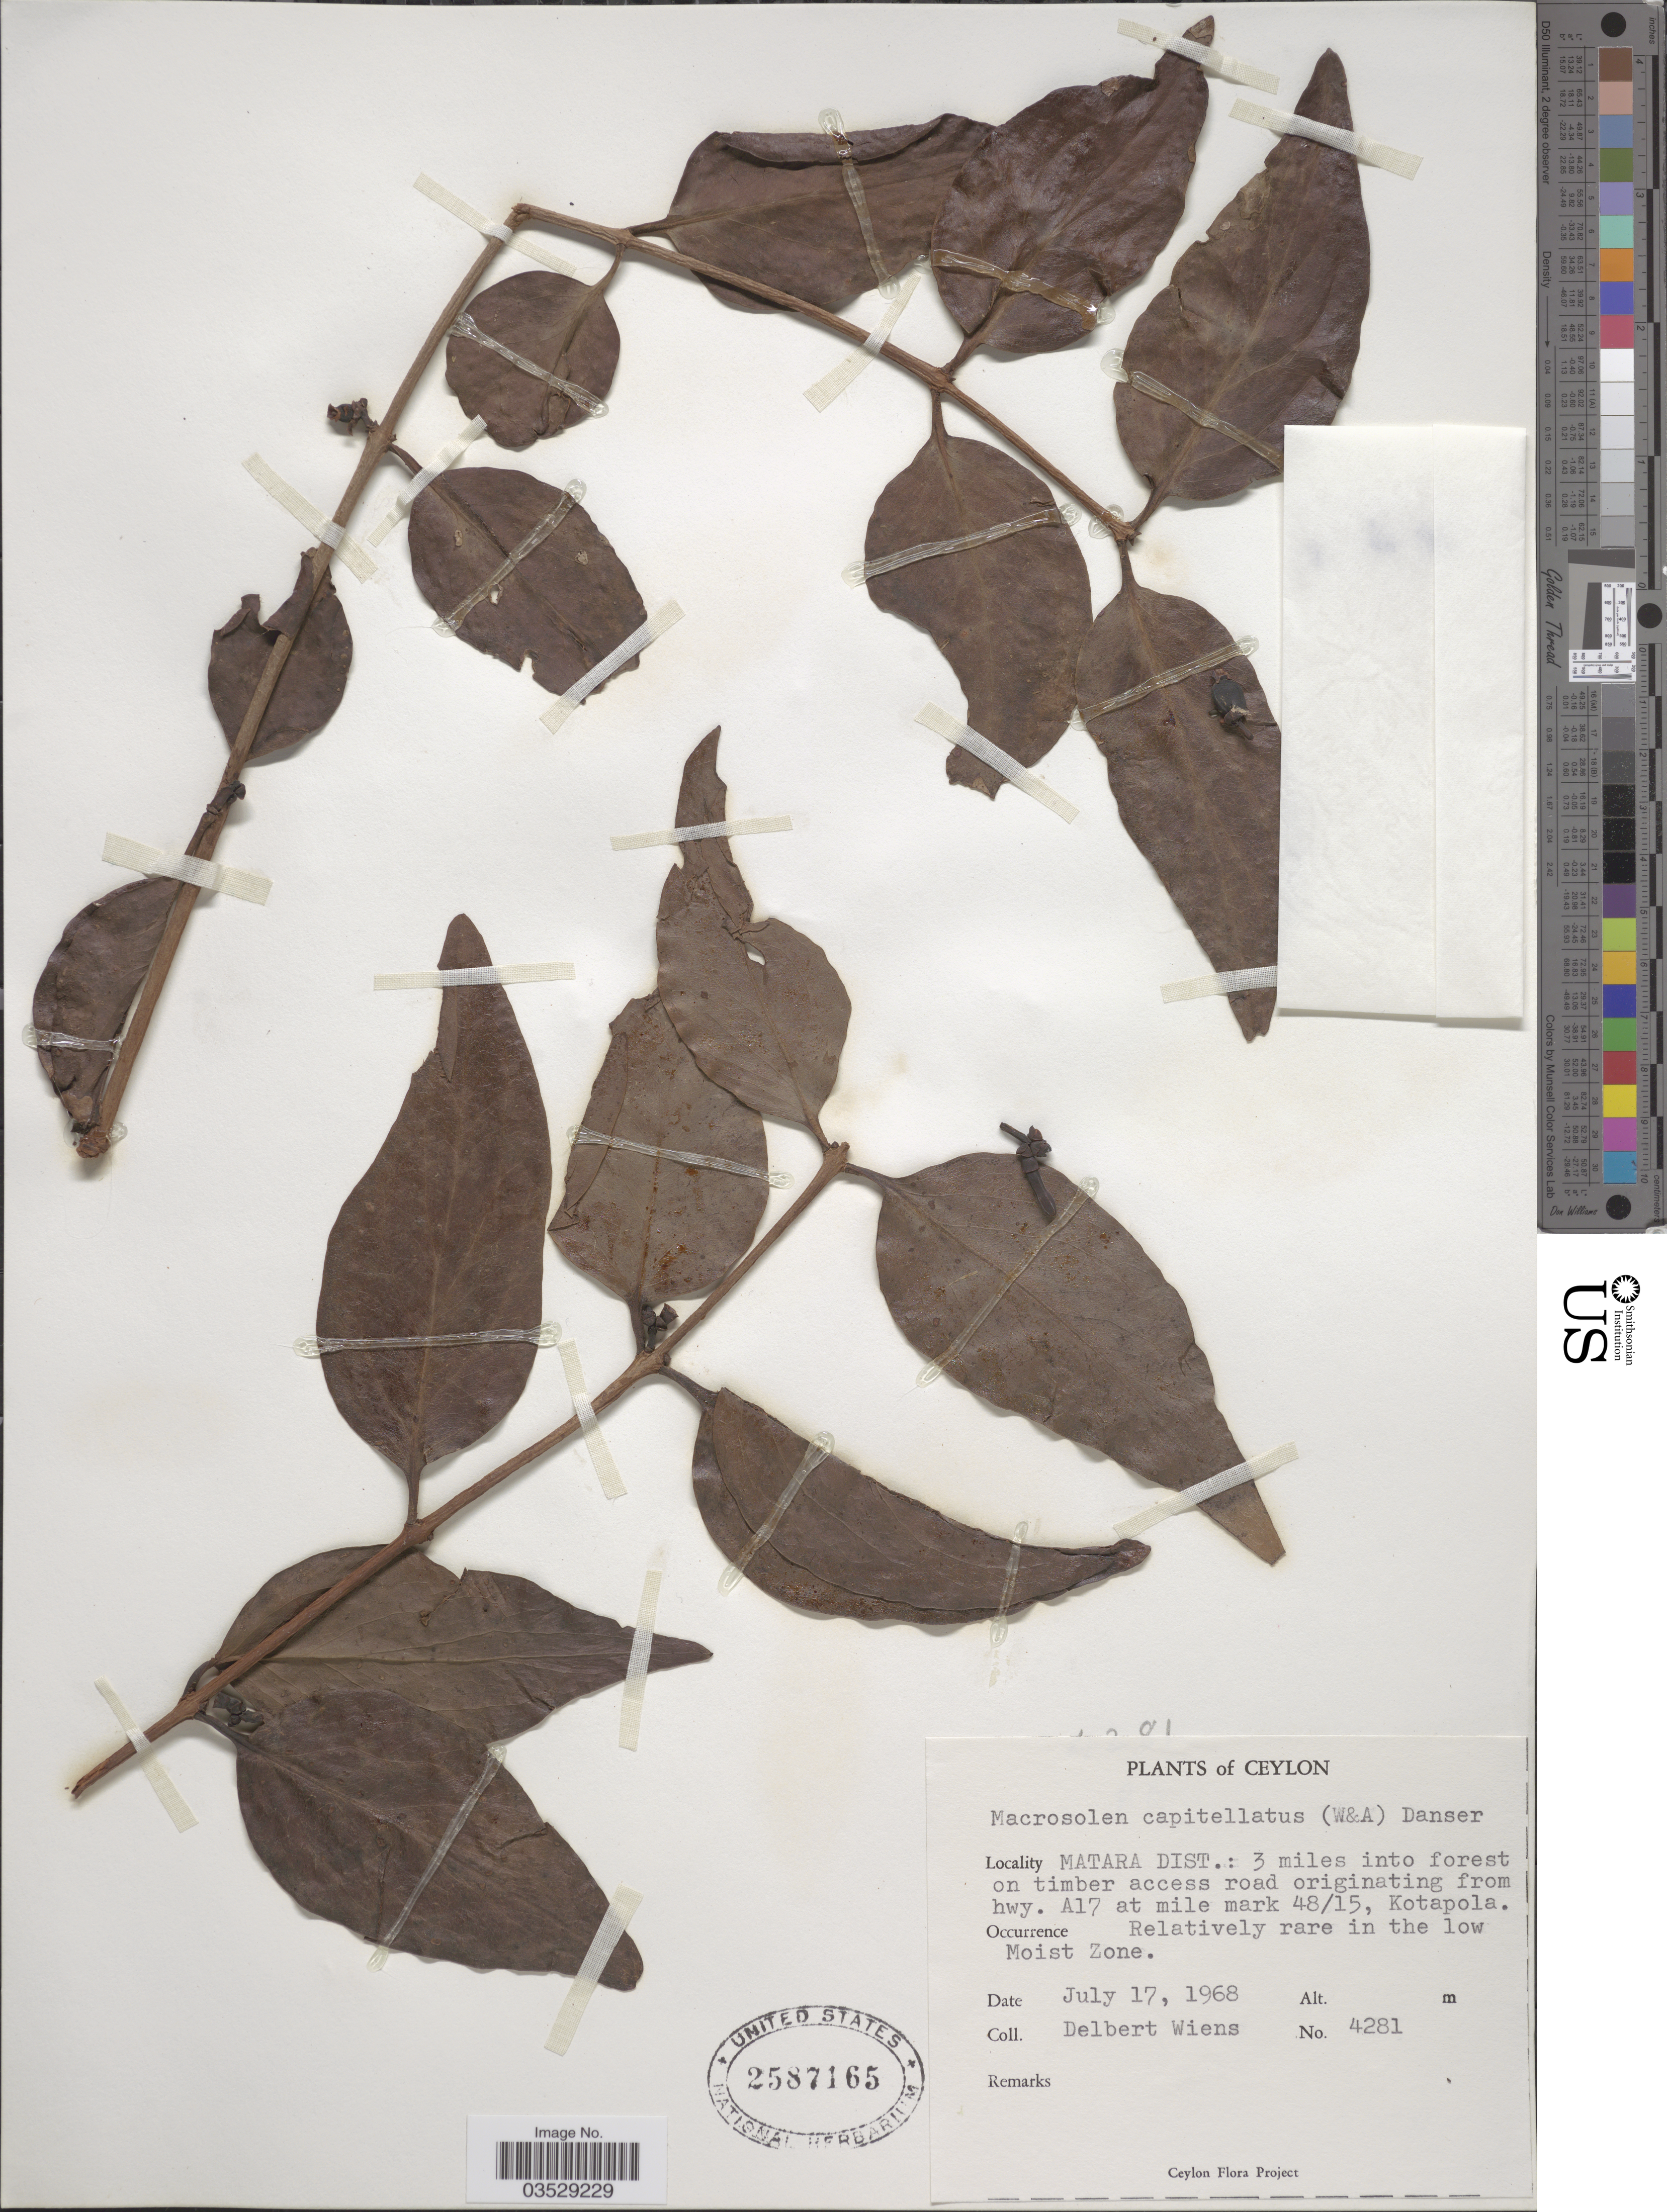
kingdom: Plantae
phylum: Tracheophyta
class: Magnoliopsida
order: Santalales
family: Loranthaceae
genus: Macrosolen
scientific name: Macrosolen capitellatus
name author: (Wight & Arn.) Danser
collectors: D. Wiens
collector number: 4281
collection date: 1968-07-17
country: Sri Lanka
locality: Ceylon. Matara Dist.: 3 miles into forest on timber acess road originating from hwy. A17 at mile mark 48/15, Kotapola.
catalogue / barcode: US 2587165